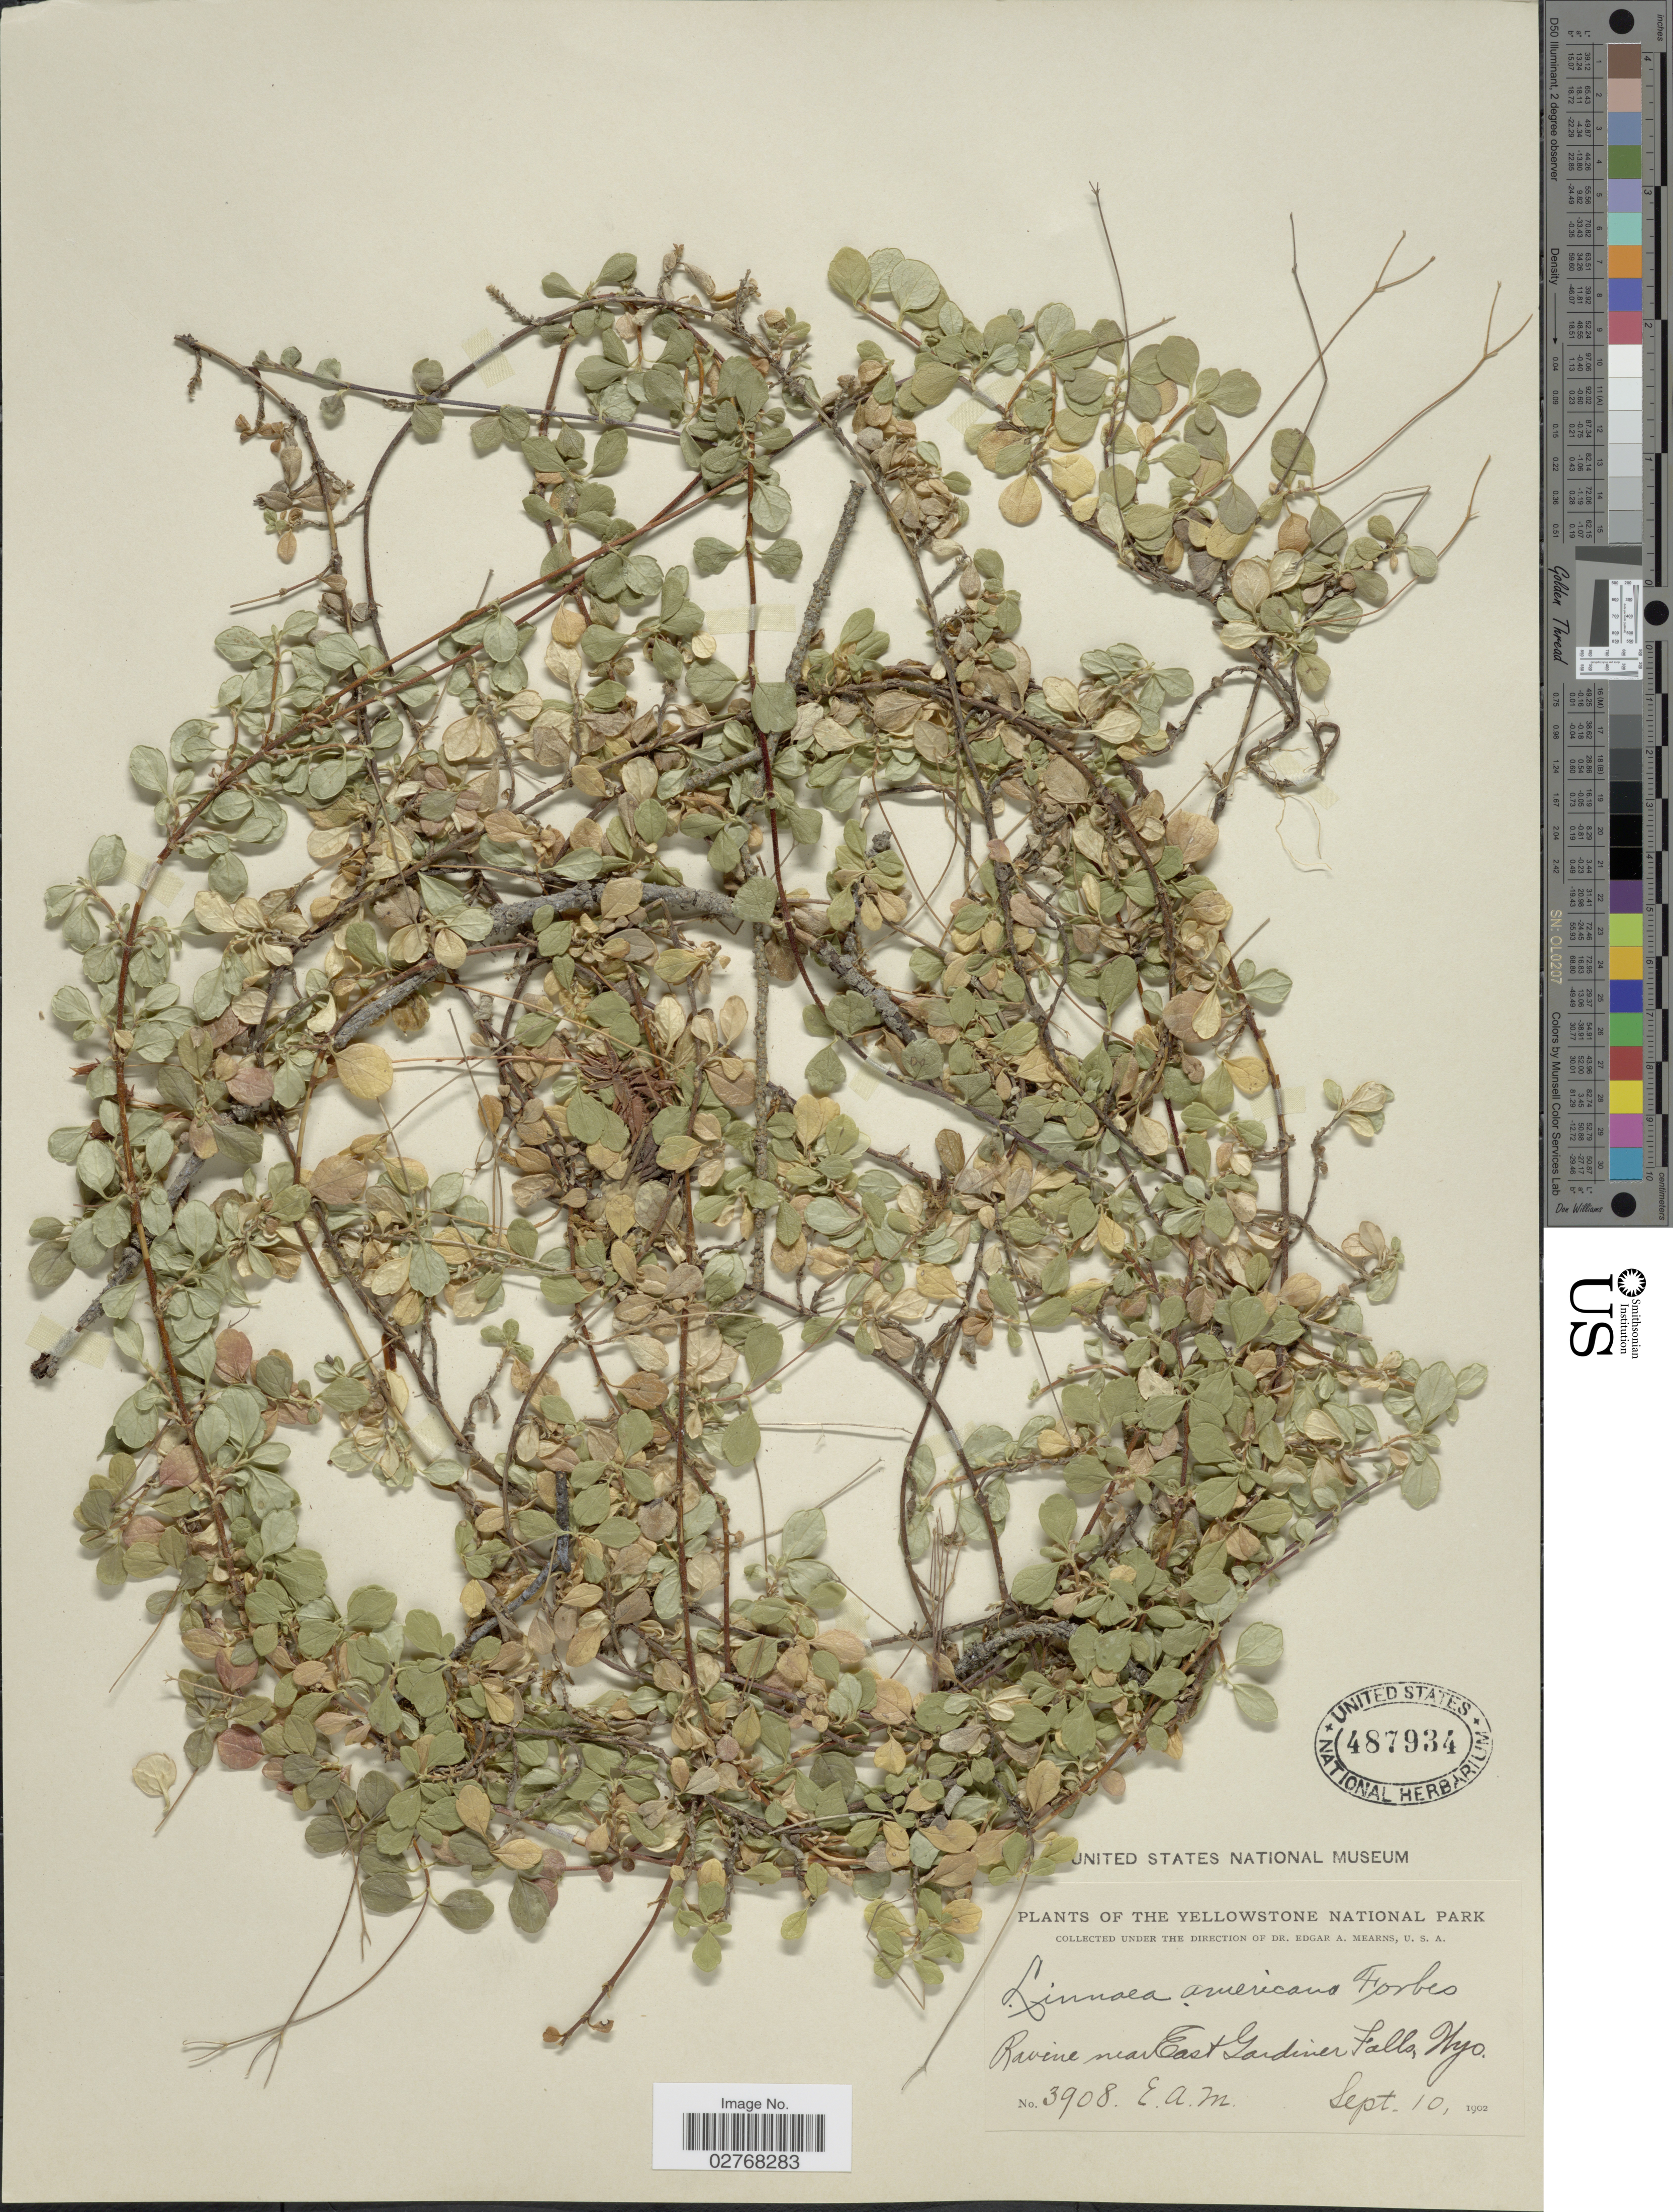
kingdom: Plantae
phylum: Tracheophyta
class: Magnoliopsida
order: Dipsacales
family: Caprifoliaceae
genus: Linnaea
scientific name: Linnaea borealis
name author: L.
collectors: E. A. Mearns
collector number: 3908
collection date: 1902-09-10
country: United States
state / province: Wyoming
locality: Yellowstone National Park. Ravine near East Gardiner Falls.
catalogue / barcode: US 487934